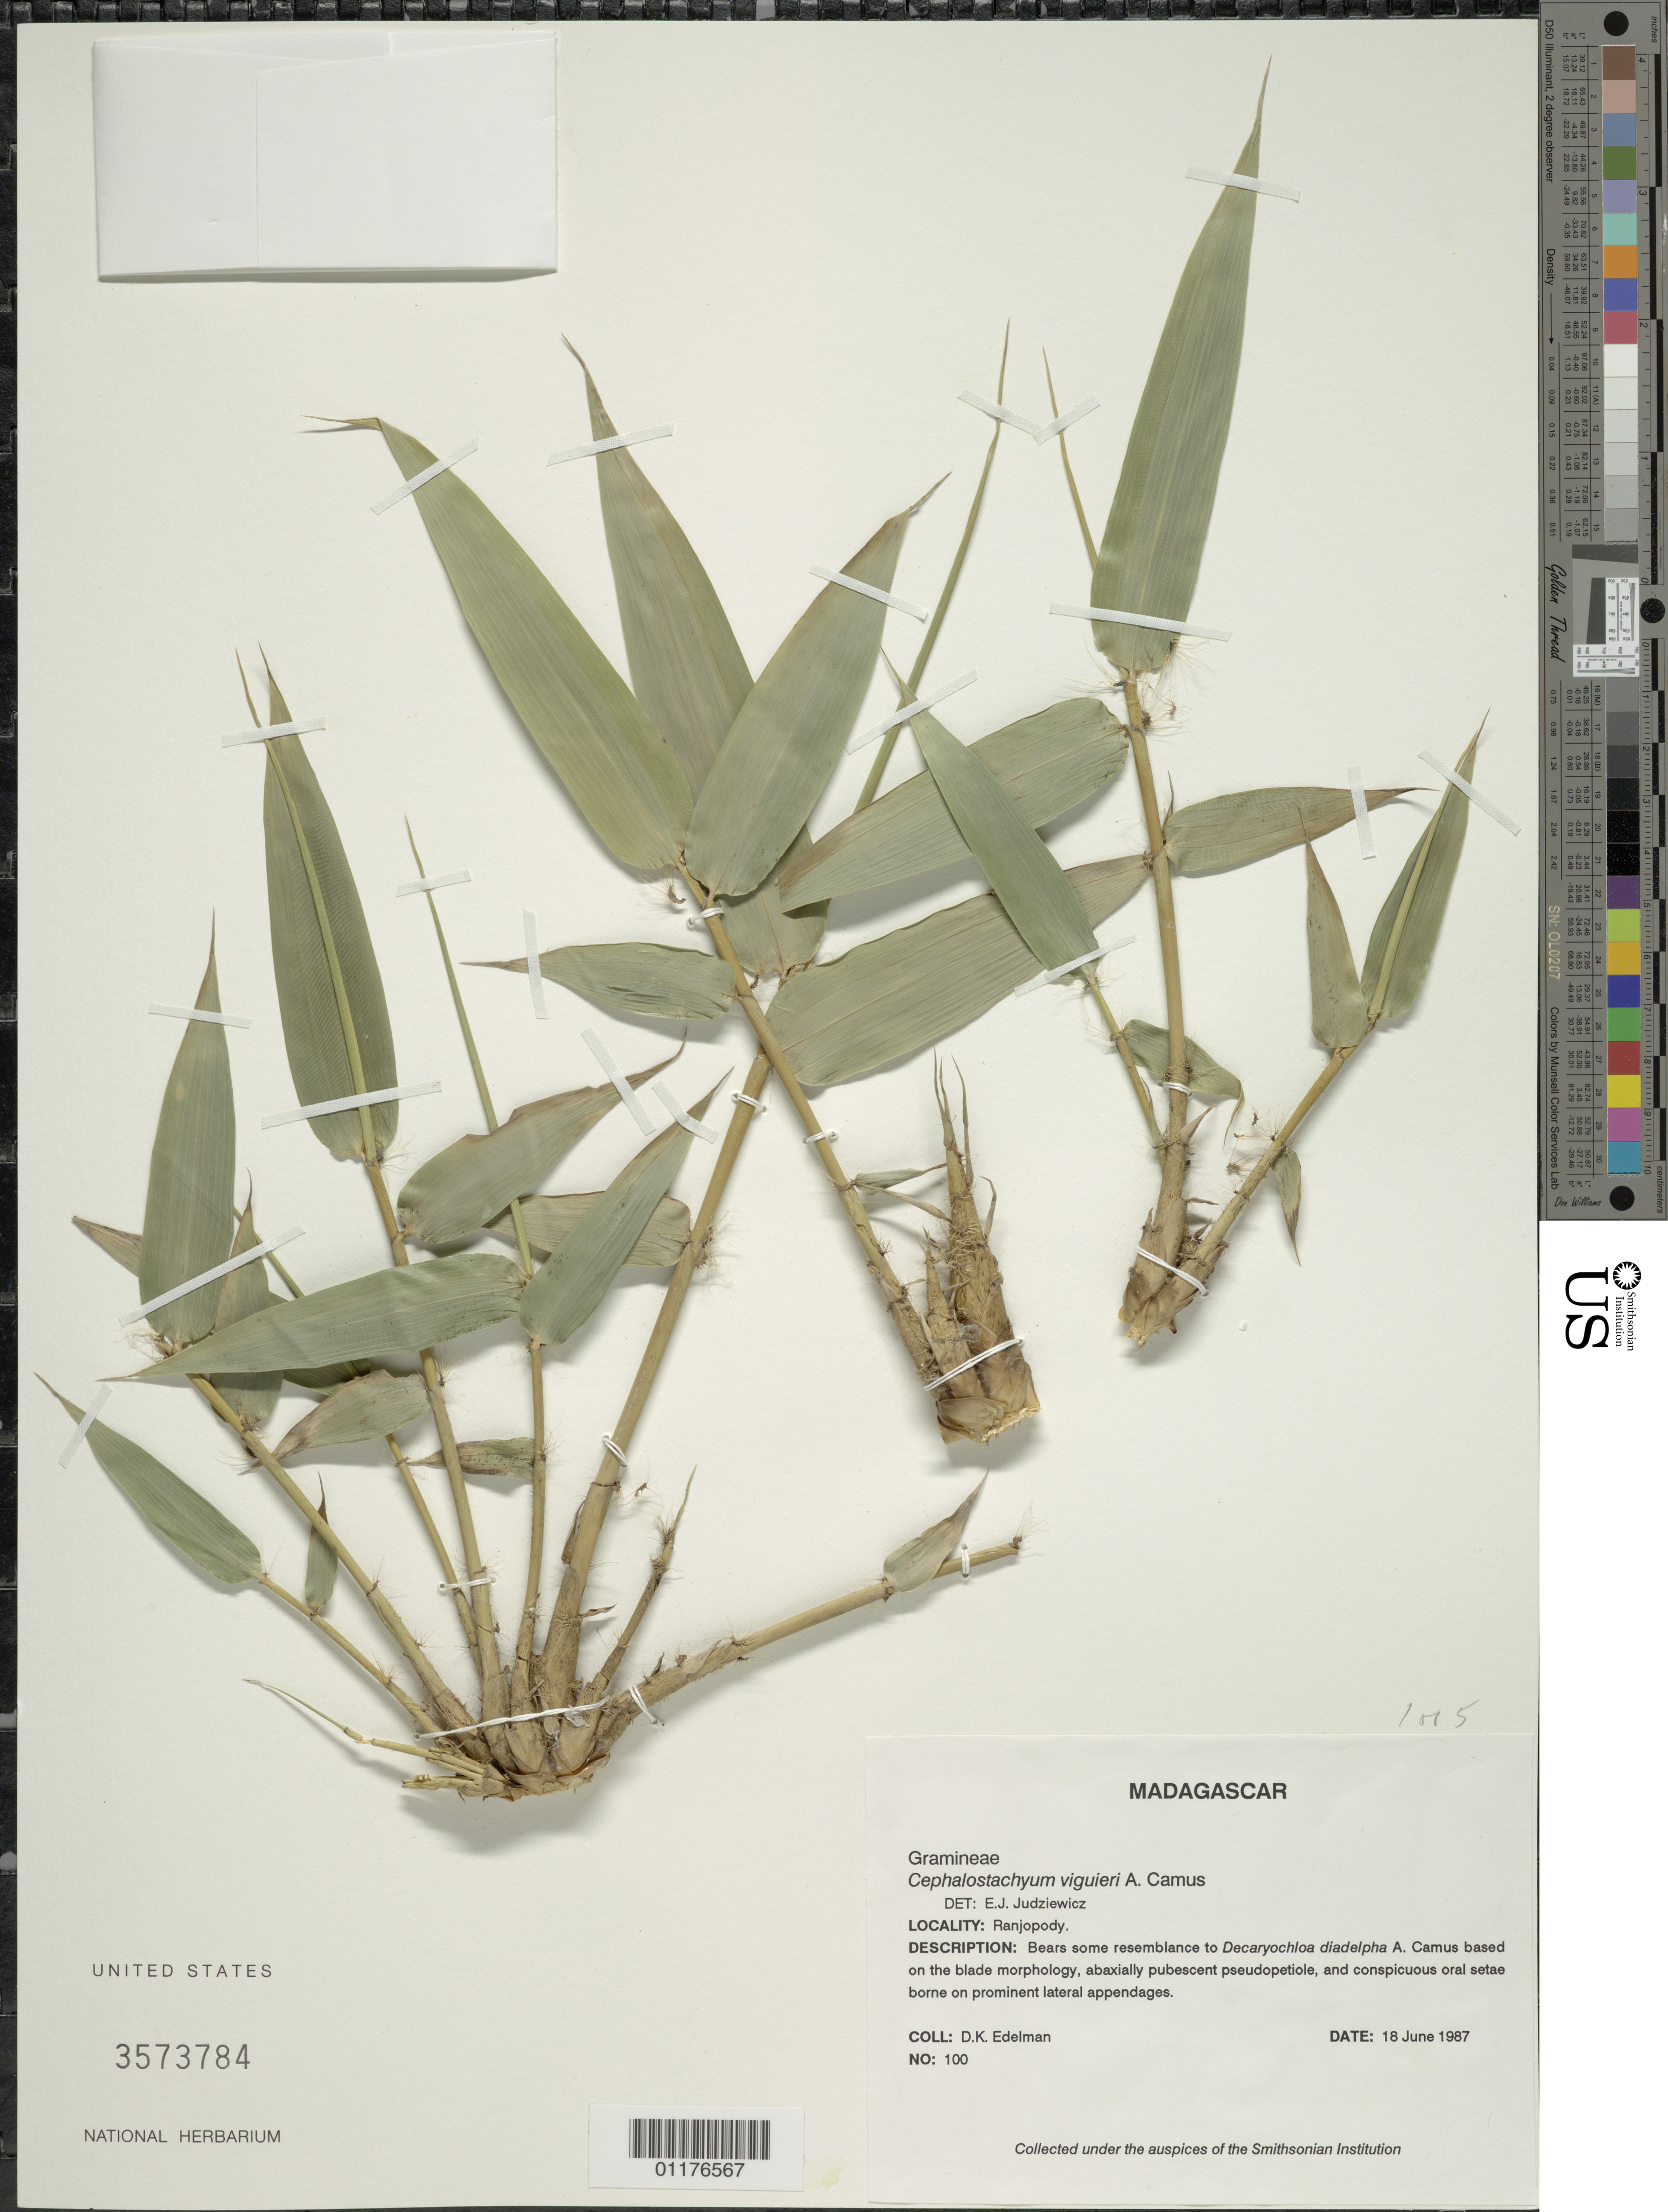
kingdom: Plantae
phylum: Tracheophyta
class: Liliopsida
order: Poales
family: Poaceae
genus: Cephalostachyum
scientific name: Cephalostachyum viguieri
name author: A. Camus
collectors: D. Edelman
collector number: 100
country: Madagascar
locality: Ranjopody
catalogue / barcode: US 3573784